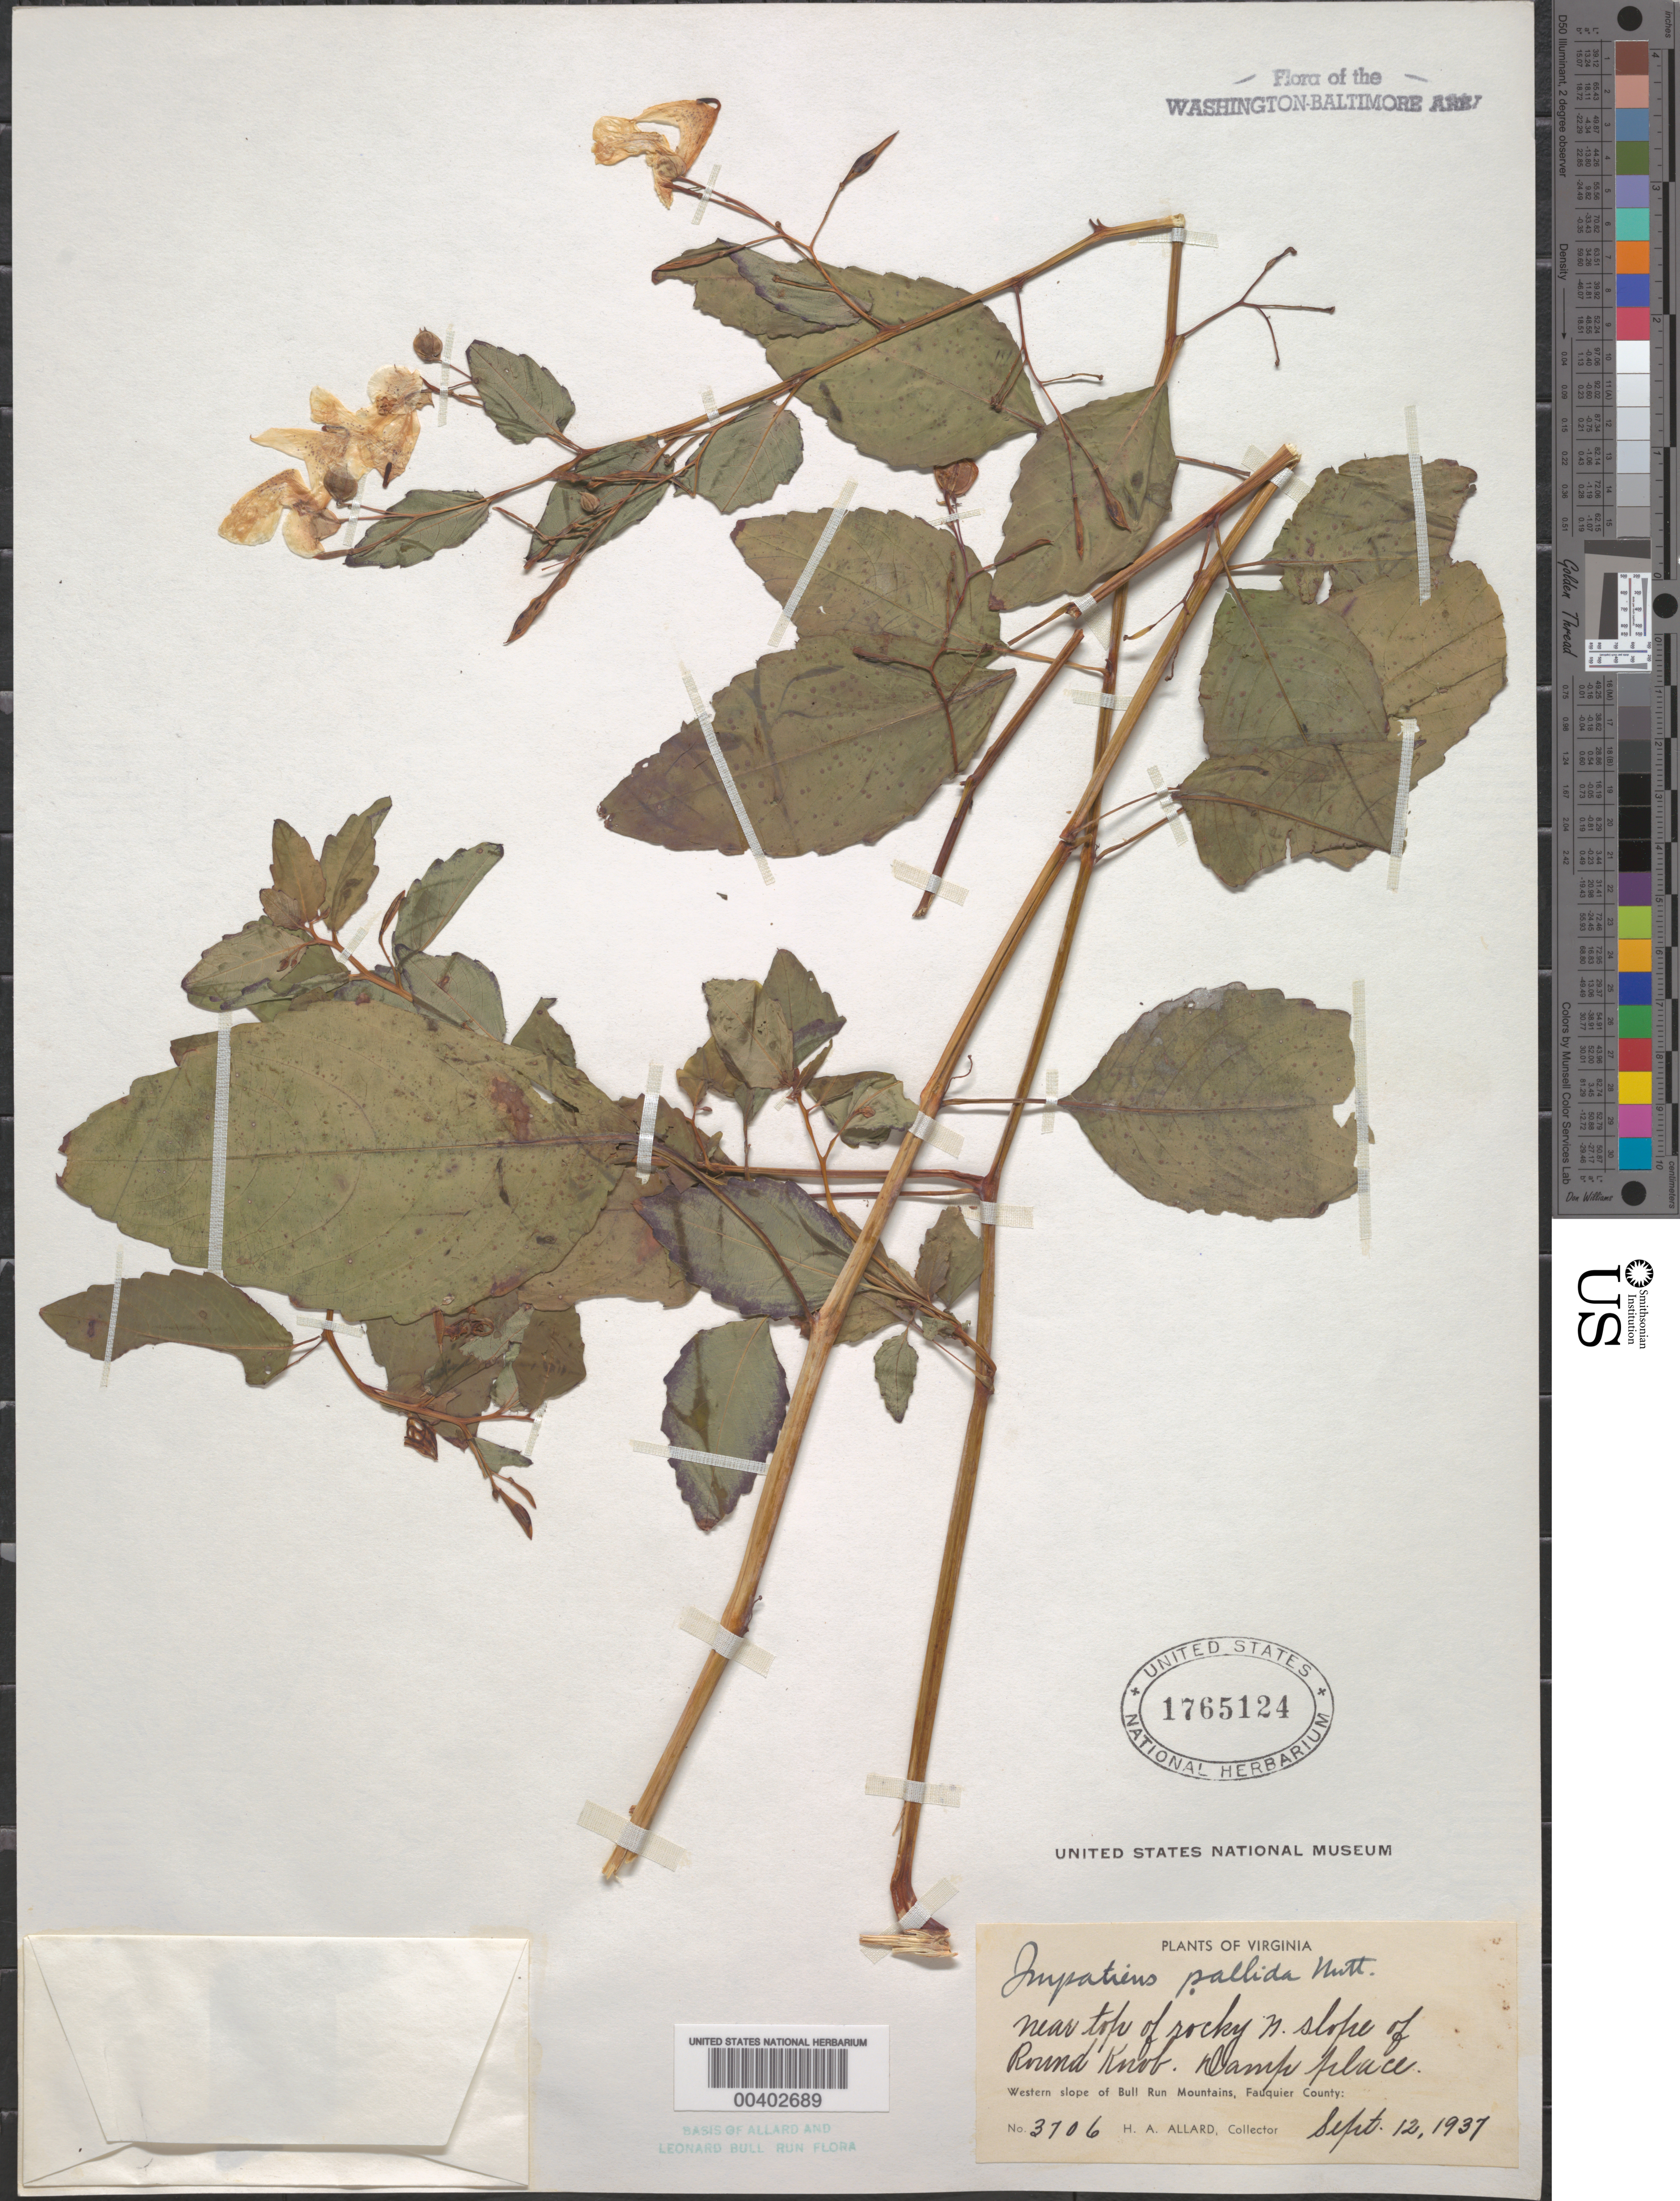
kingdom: Plantae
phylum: Tracheophyta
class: Magnoliopsida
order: Ericales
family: Balsaminaceae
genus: Impatiens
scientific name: Impatiens pallida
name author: Nutt.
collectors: H. A. Allard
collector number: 3706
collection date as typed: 12 Sep 1937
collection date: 1937-09-12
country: United States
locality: Round Knob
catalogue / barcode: US 1765124